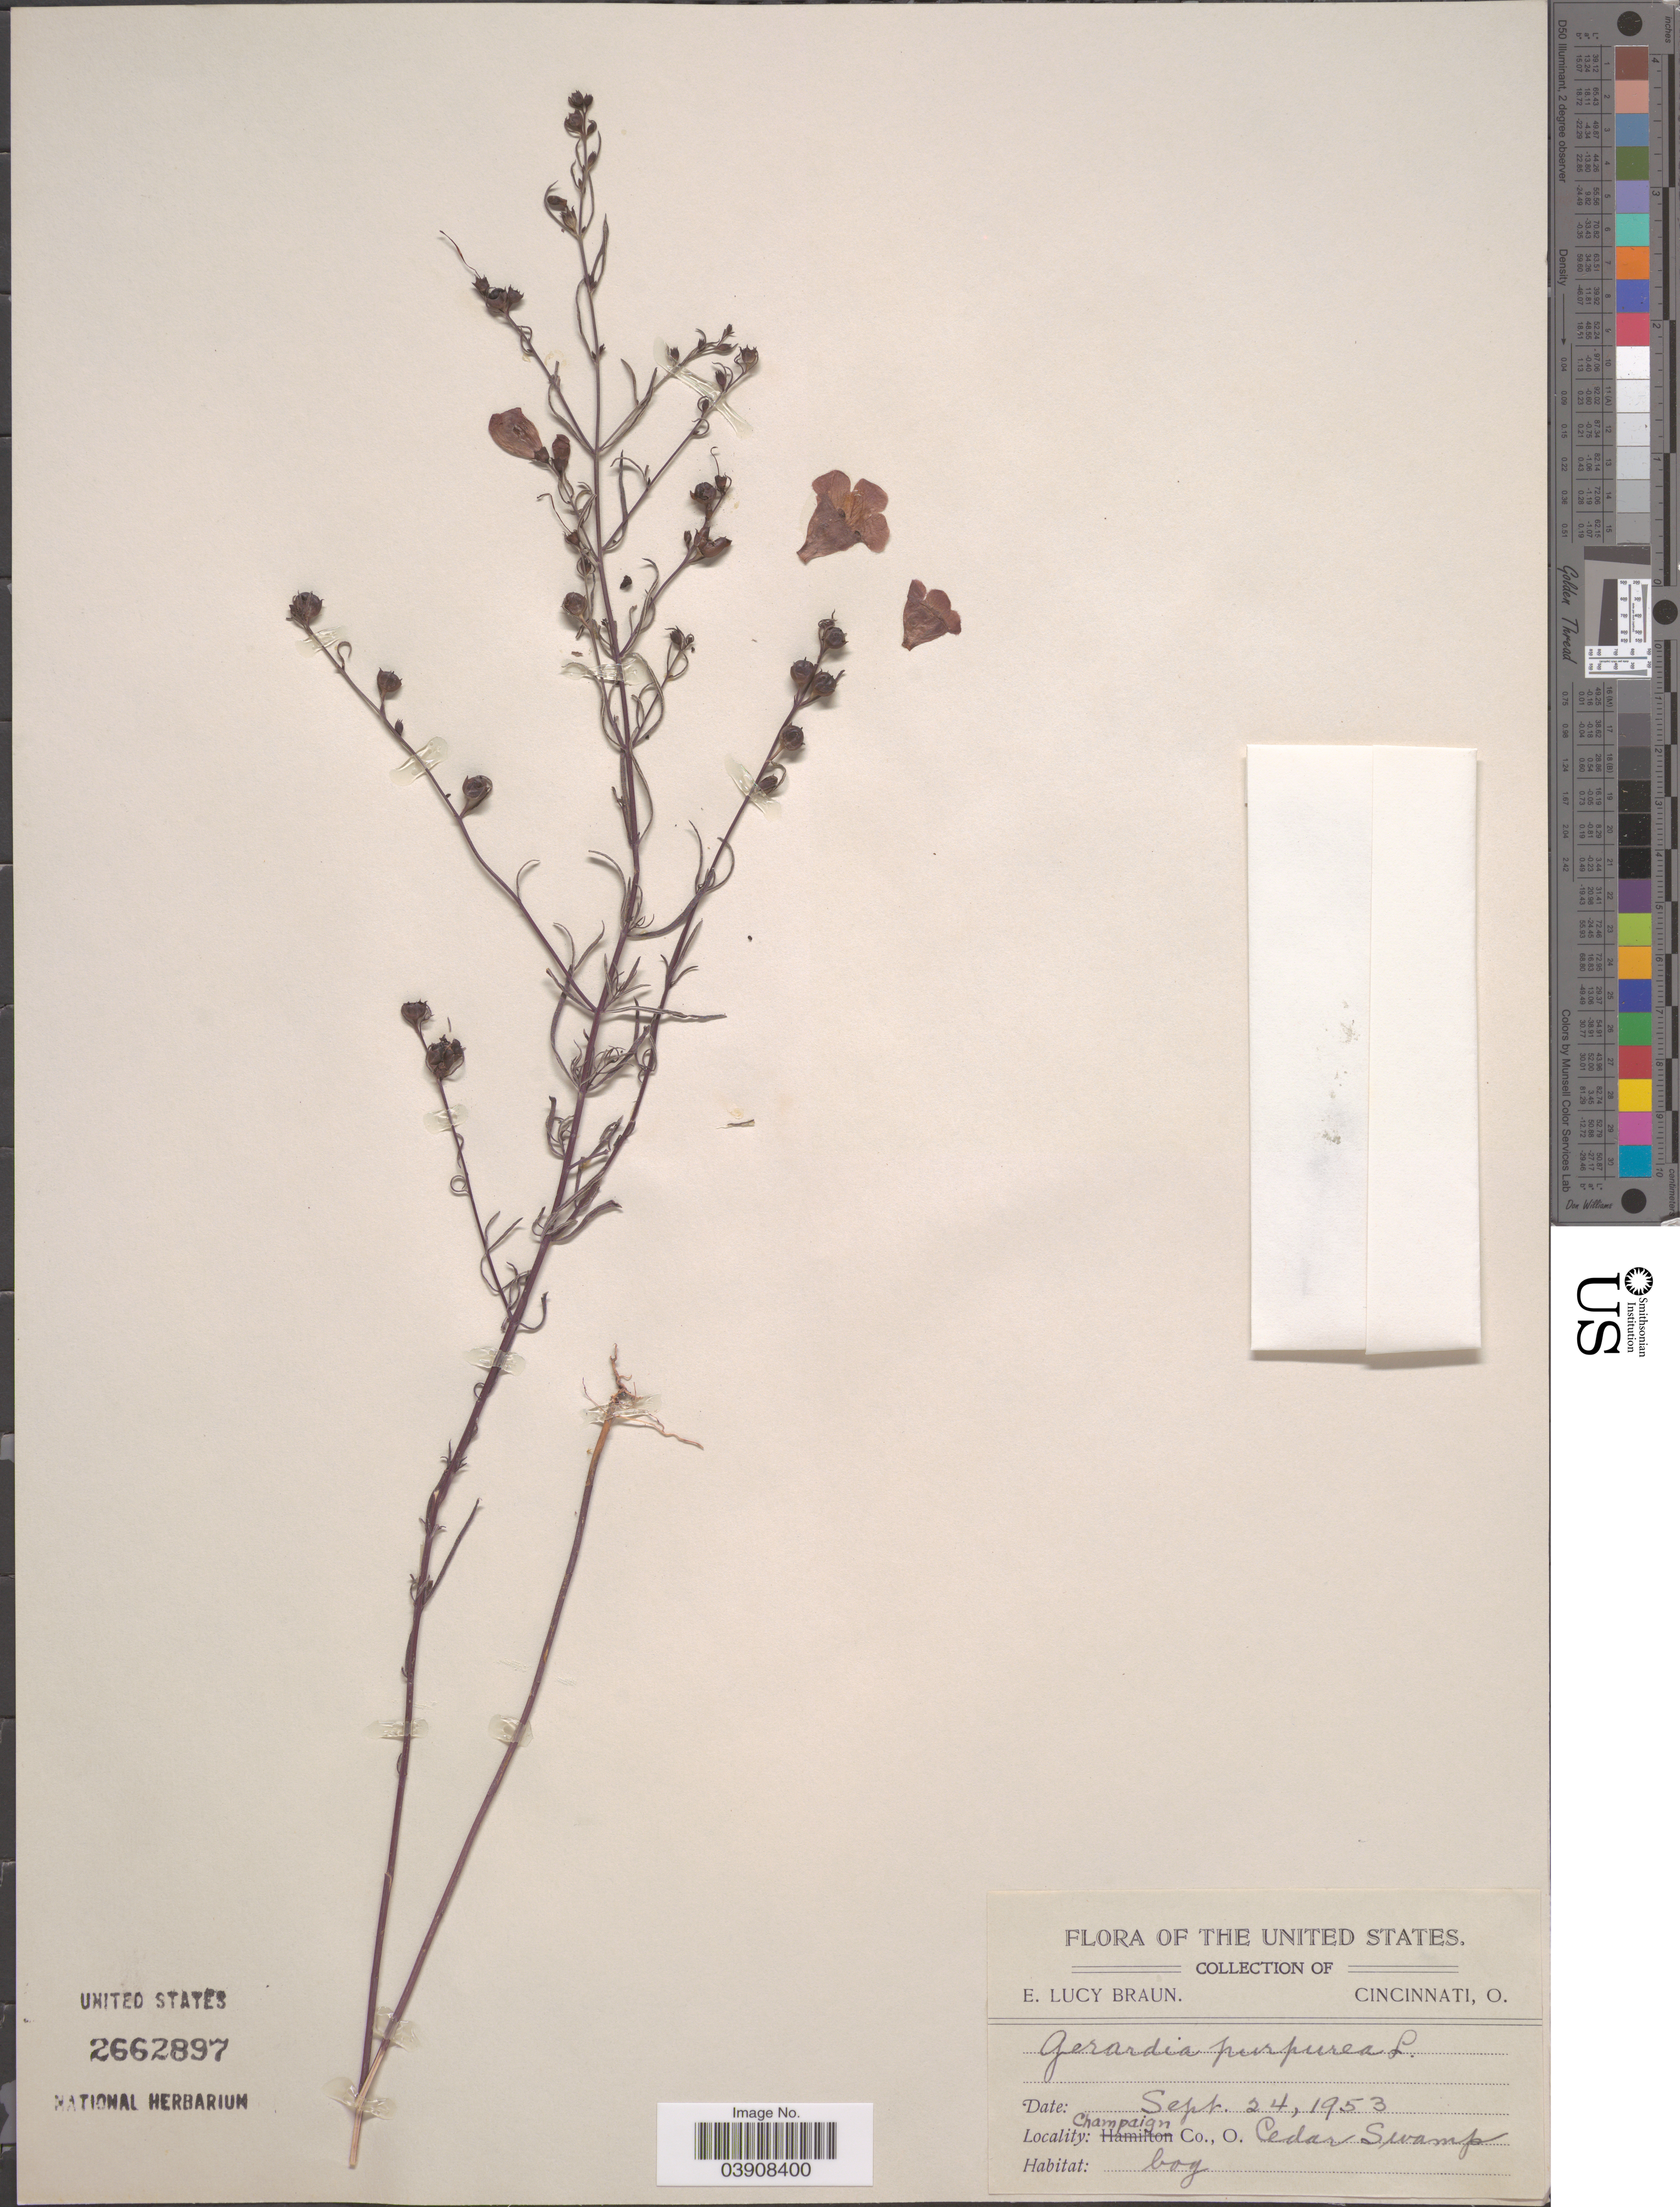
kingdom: Plantae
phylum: Tracheophyta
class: Magnoliopsida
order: Lamiales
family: Orobanchaceae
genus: Agalinis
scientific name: Agalinis purpurea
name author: (L.) Pennell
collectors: E. L. Braun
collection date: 1953-09-24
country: United States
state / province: Ohio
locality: Champaign Co., Cedar Swamp.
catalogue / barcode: US 2662897